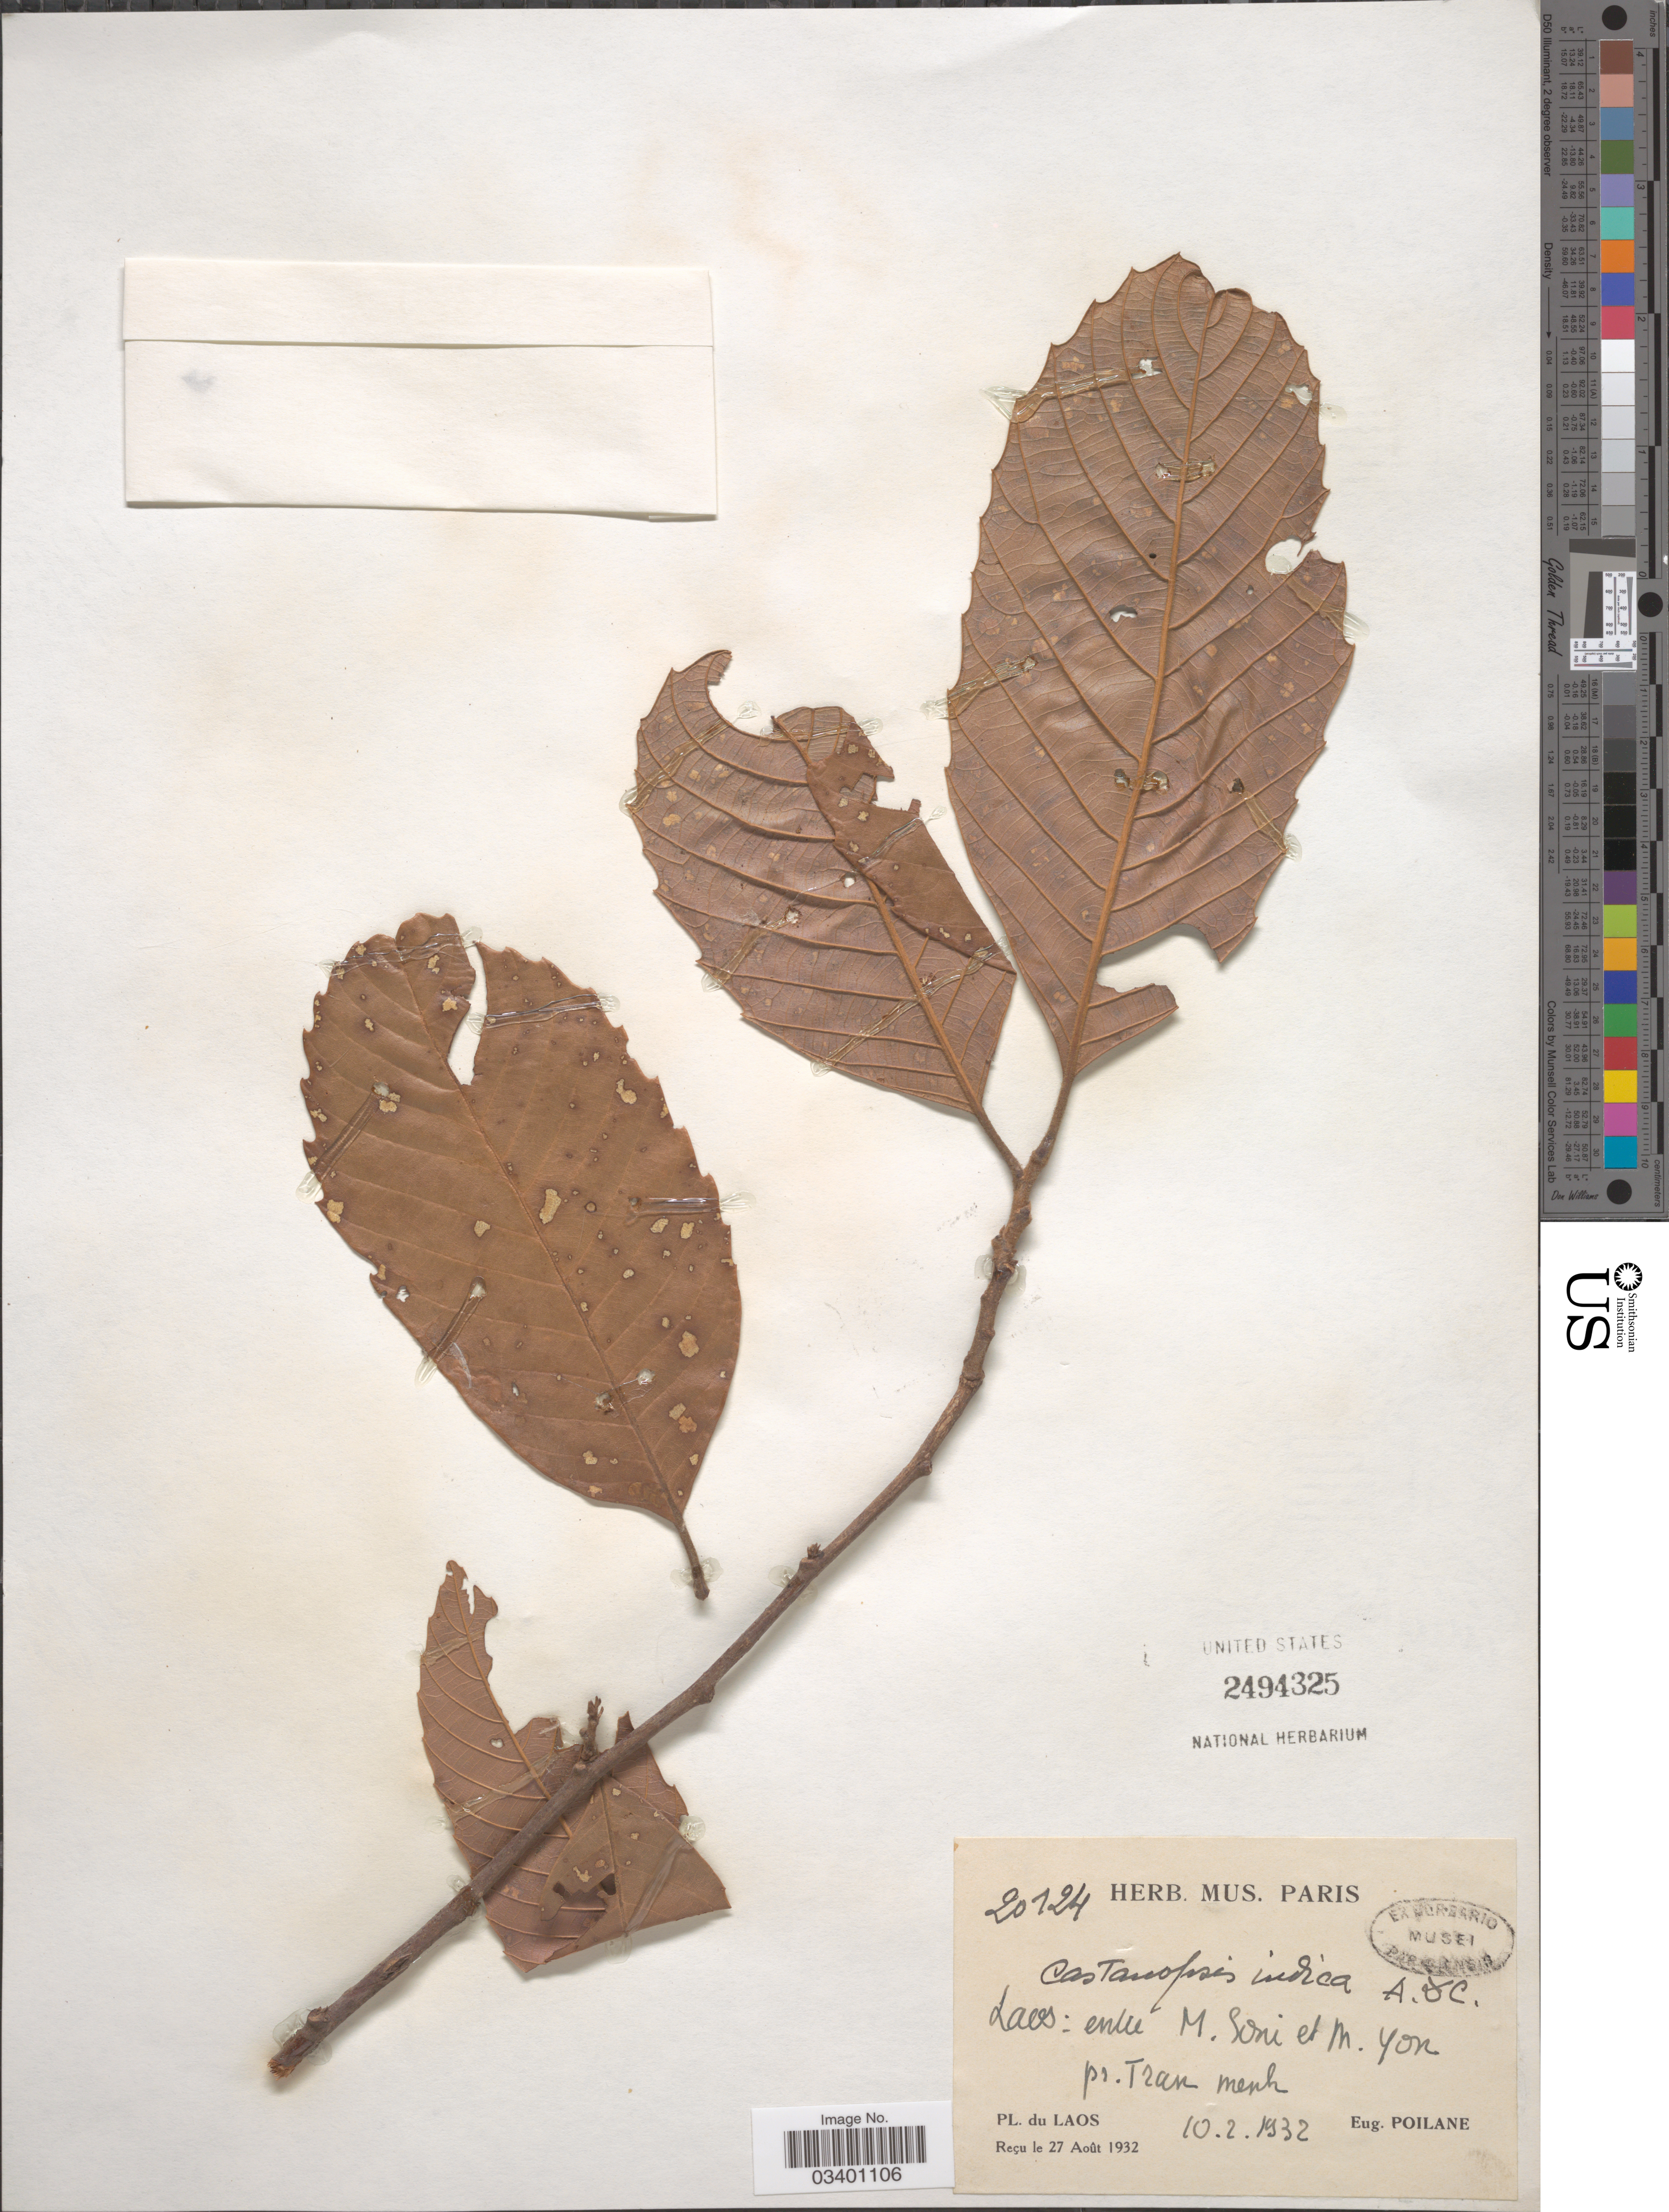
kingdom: Plantae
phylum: Tracheophyta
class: Magnoliopsida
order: Fagales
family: Fagaceae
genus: Castanopsis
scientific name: Castanopsis indica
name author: (Roxb.) A. DC.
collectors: E. Poilane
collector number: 20124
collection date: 1932-02-10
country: Laos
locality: Entre M. Soni et M. Yon pr. Tran Menh.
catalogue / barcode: US 2494325